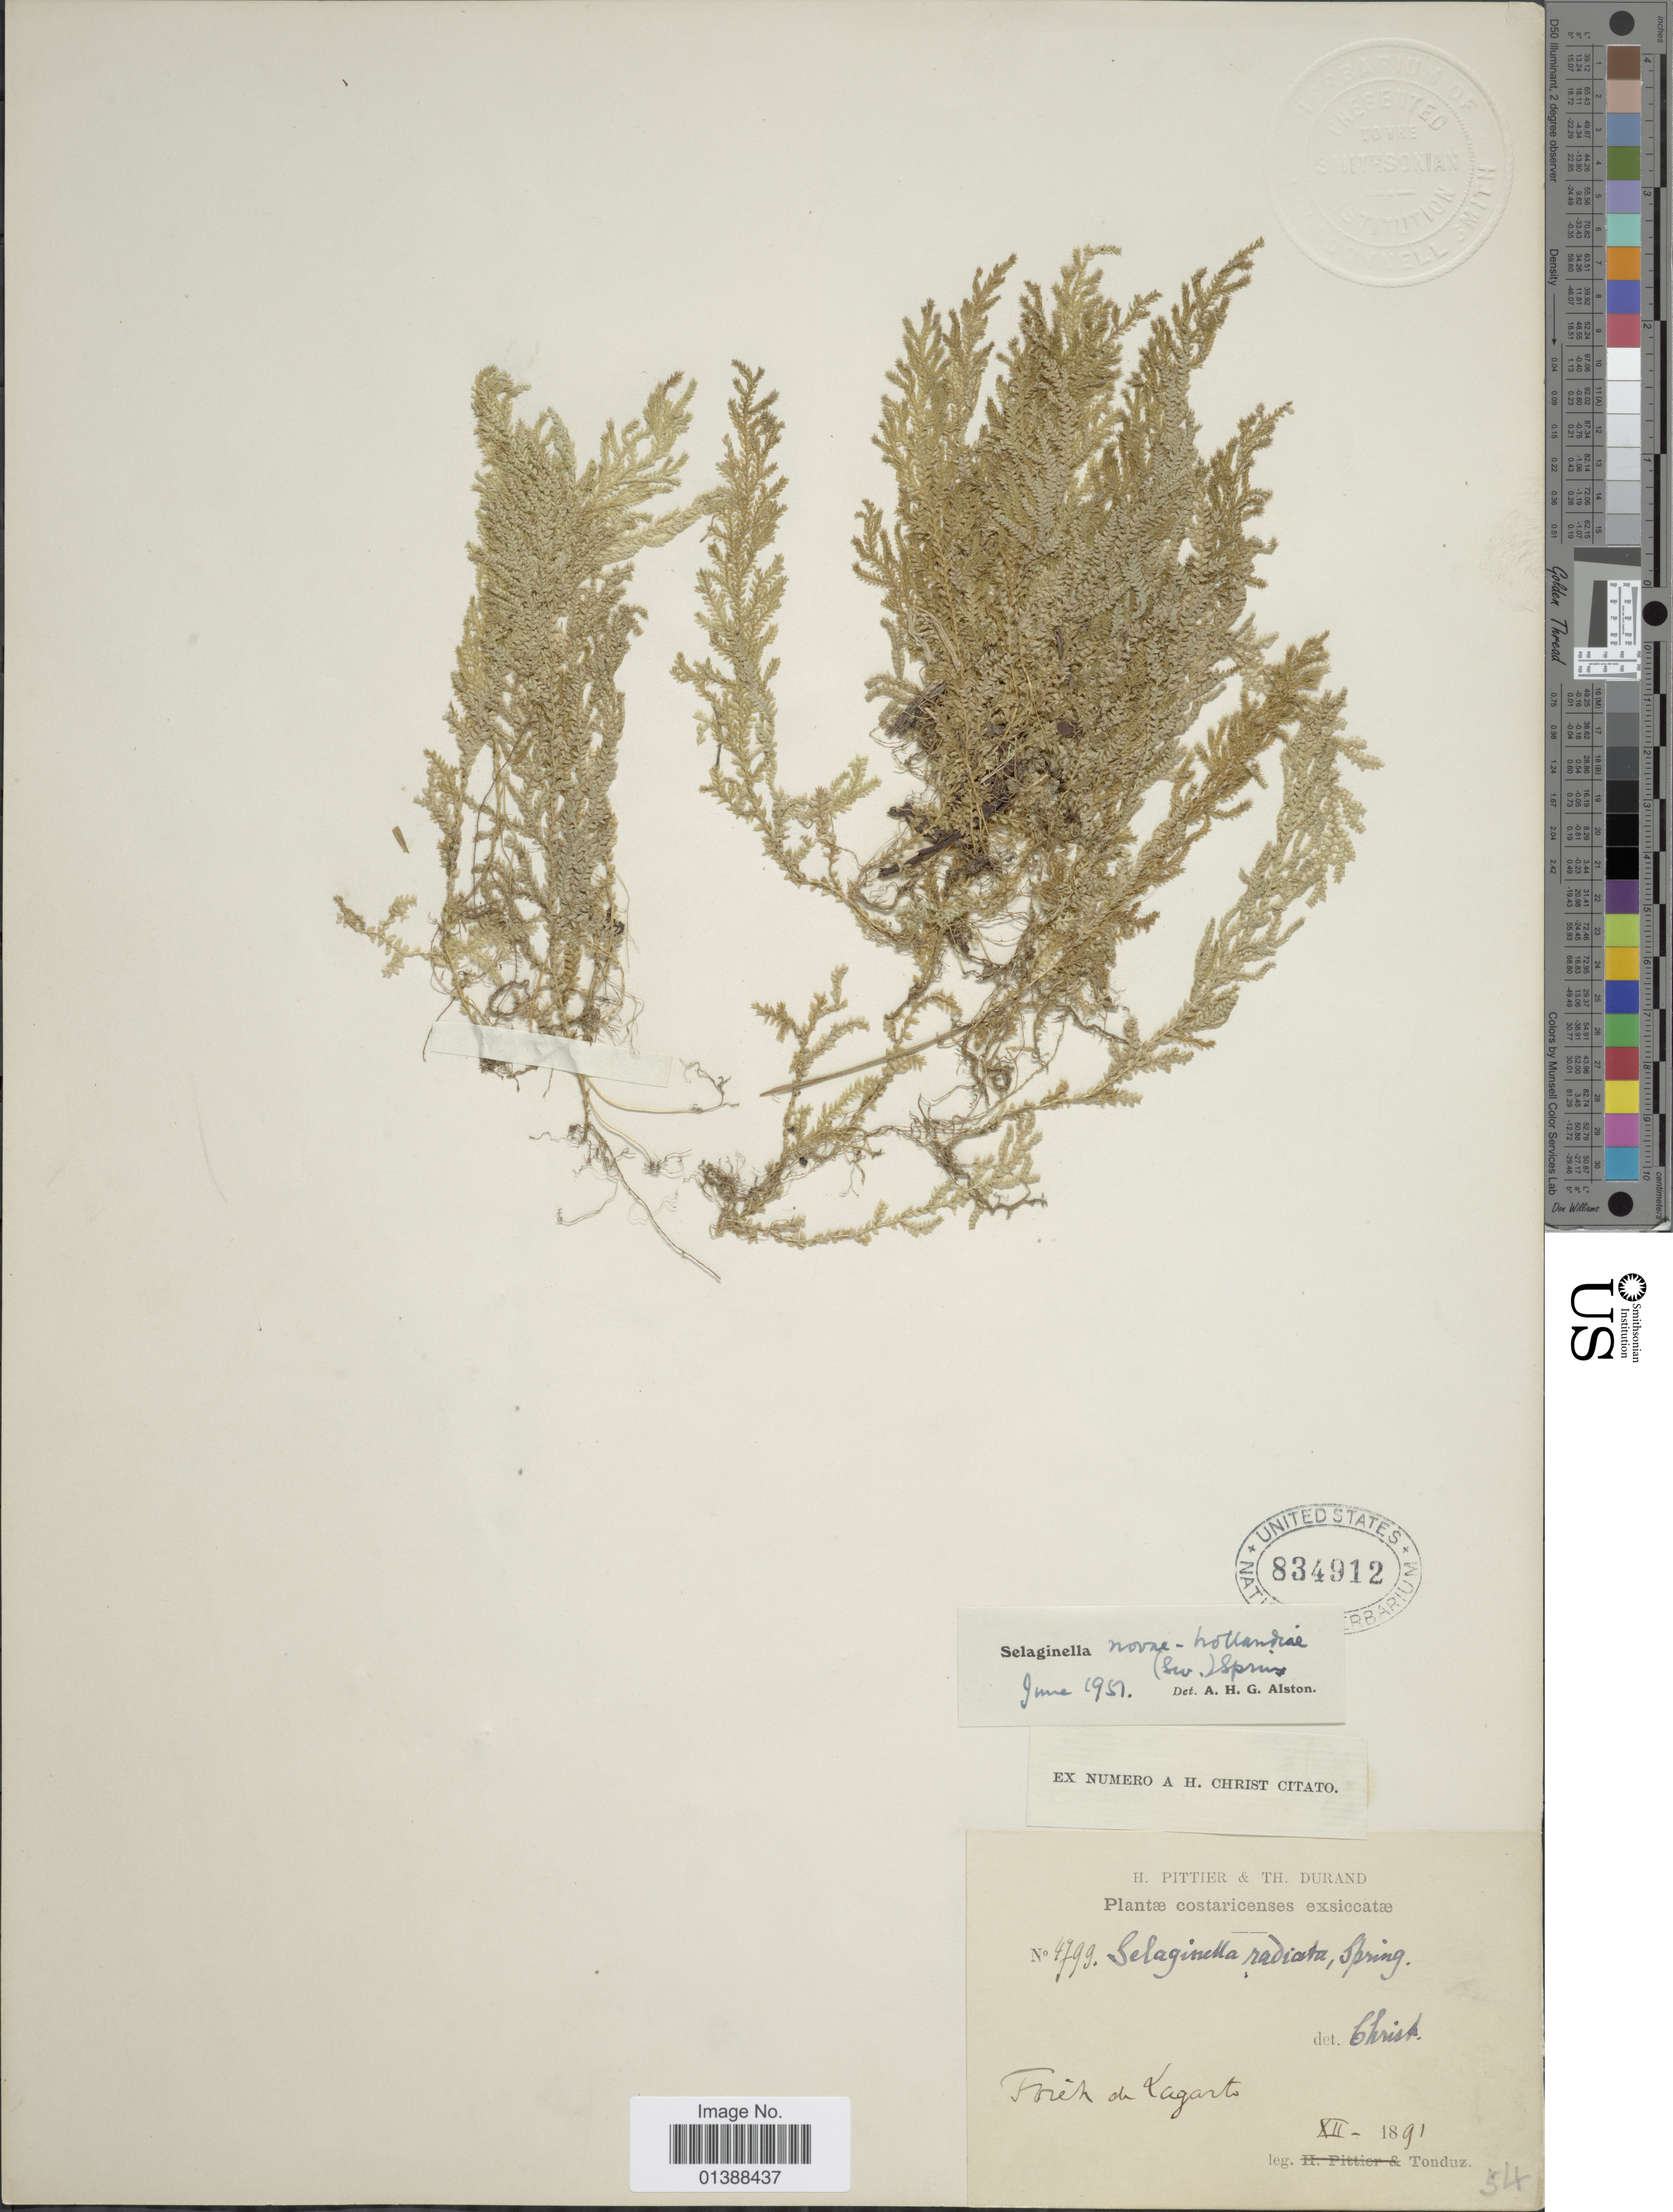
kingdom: Plantae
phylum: Tracheophyta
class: Lycopodiopsida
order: Selaginellales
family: Selaginellaceae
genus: Selaginella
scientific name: Selaginella mikeneei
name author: Valdespino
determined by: Valdespino, I. A., (PMA), Universidad de Panama (PANAMA)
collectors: A. Tonduz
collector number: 4799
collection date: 1891-12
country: Costa Rica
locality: Forets de Lagarto.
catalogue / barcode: US 834912